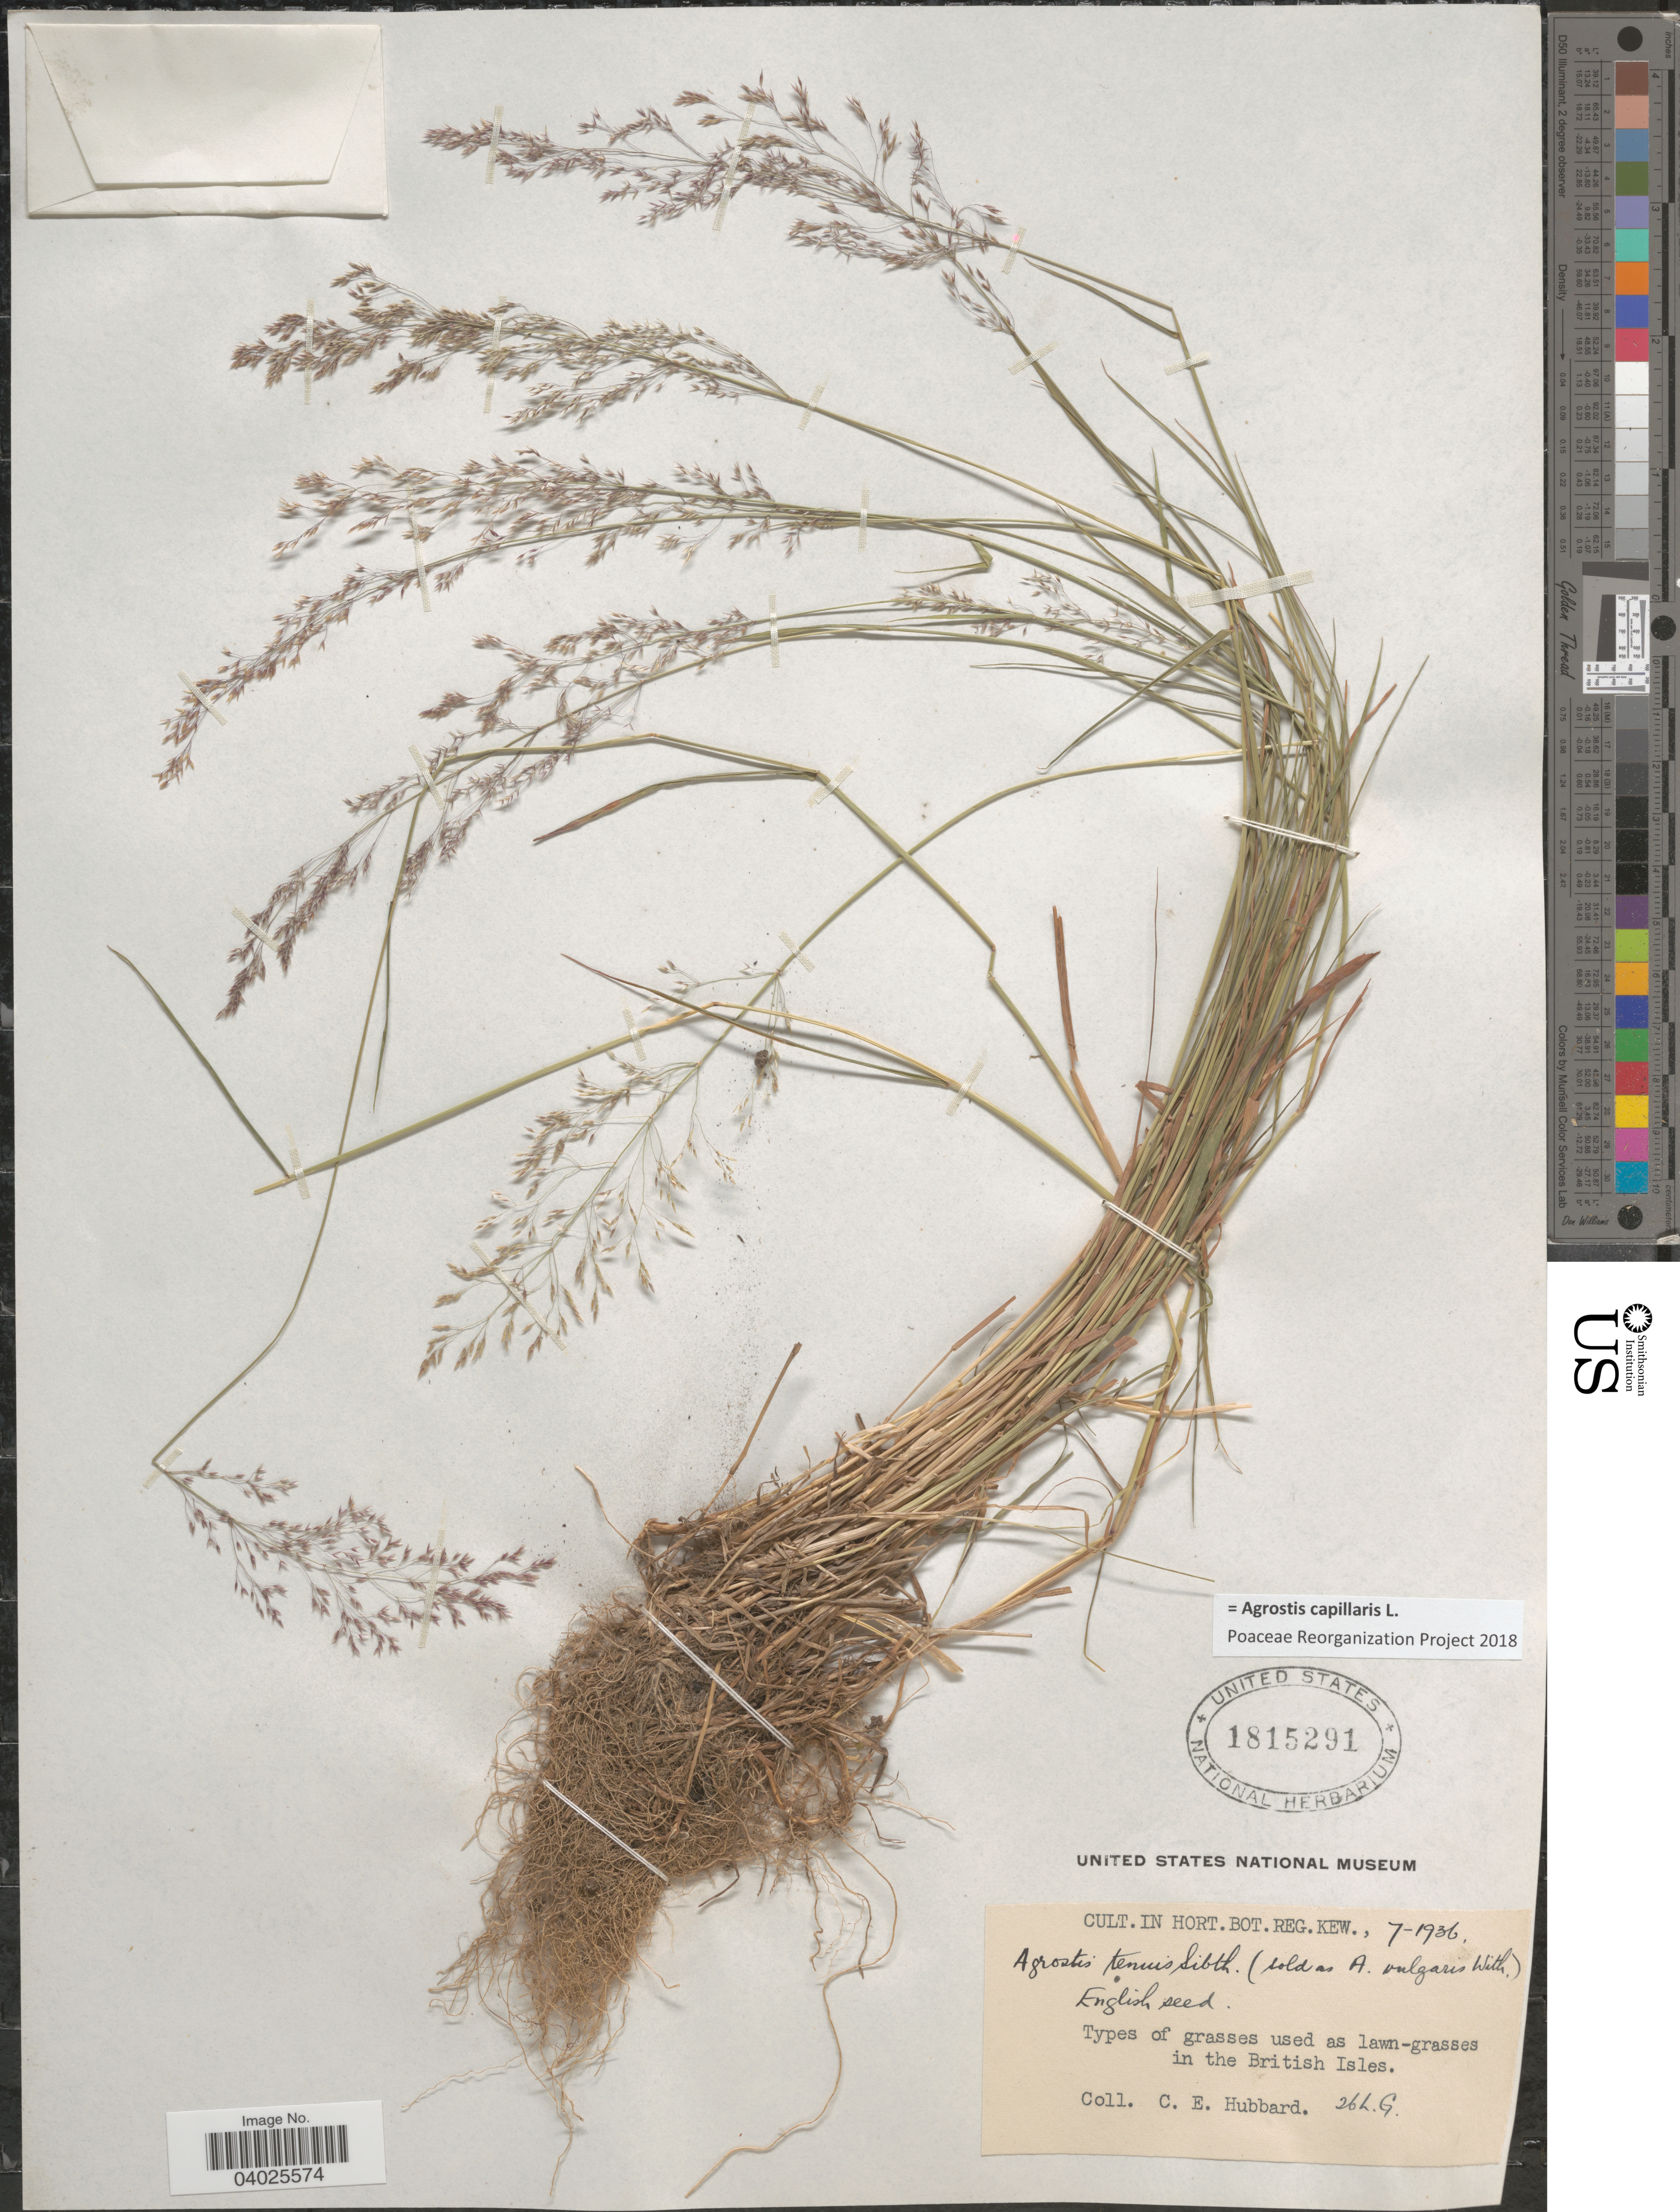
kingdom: Plantae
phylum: Tracheophyta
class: Liliopsida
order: Poales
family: Poaceae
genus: Agrostis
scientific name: Agrostis capillaris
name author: L.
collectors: C. E. Hubbard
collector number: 26 L.G.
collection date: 1936-07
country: United Kingdom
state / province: England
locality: Cult.in Hort.Bot.Reg.Kew.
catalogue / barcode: US 1815291